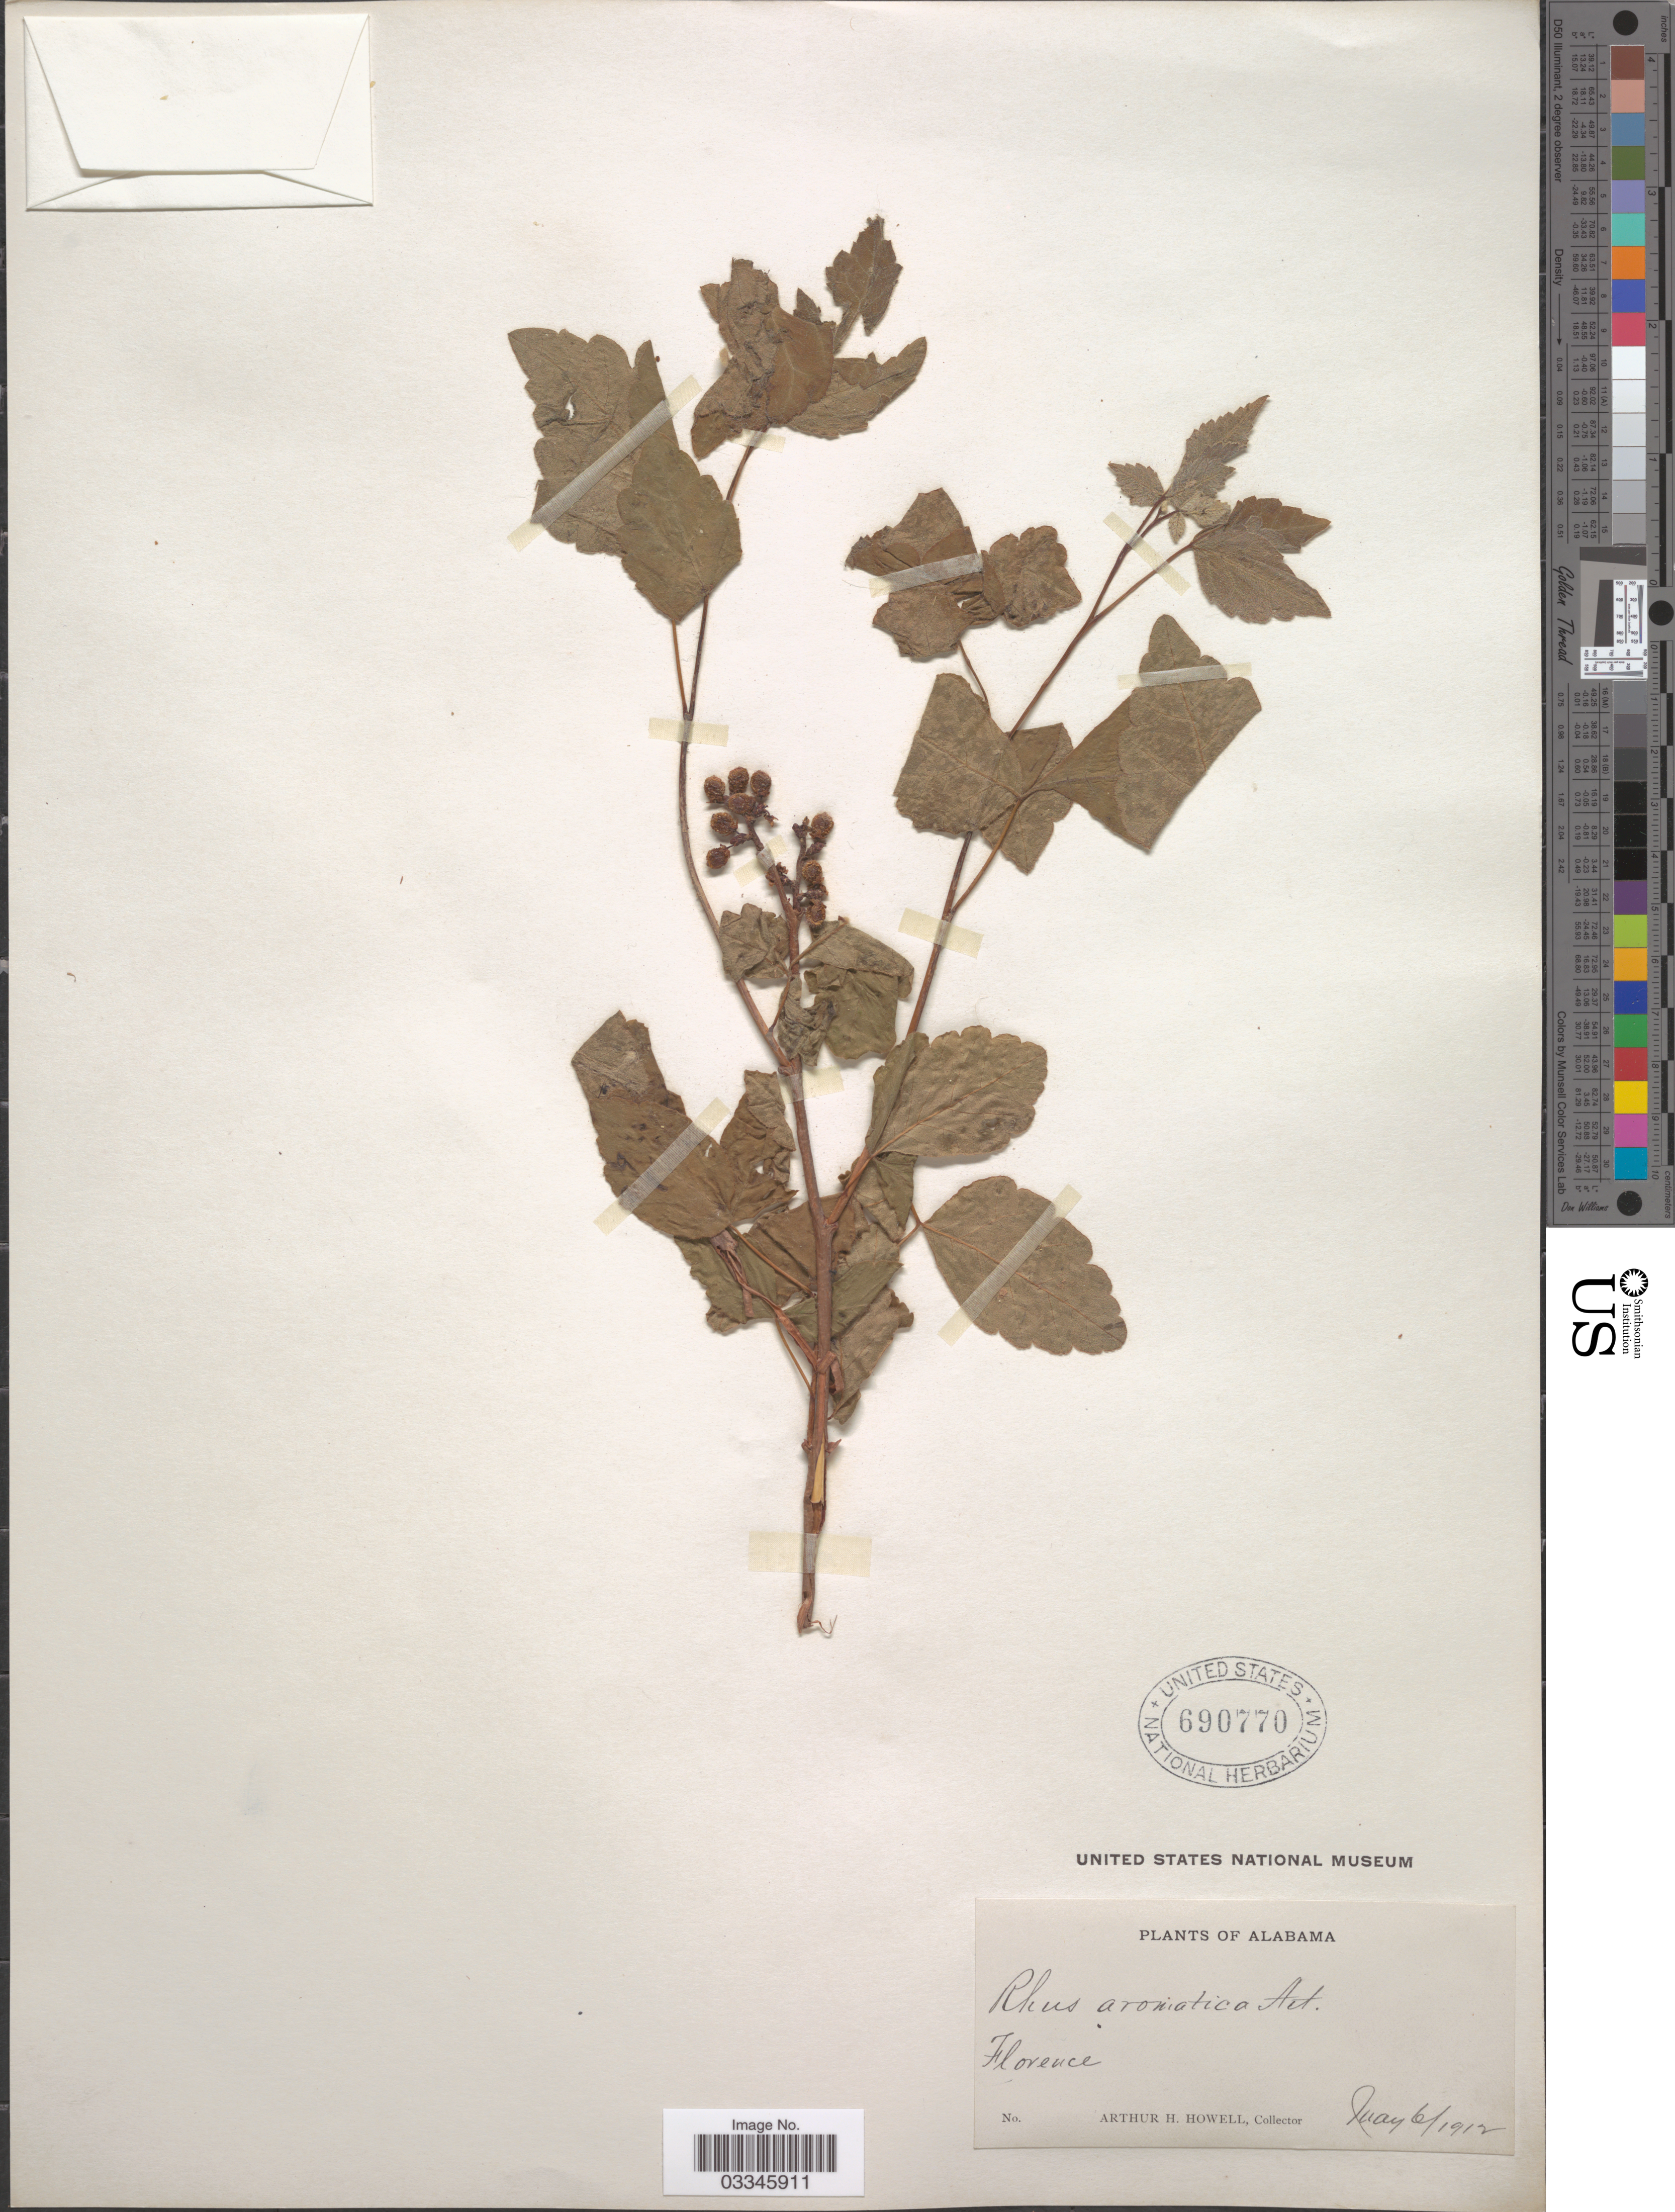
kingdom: Plantae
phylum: Tracheophyta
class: Magnoliopsida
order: Sapindales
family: Anacardiaceae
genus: Rhus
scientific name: Rhus crenata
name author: Thunb.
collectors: A. H. Howell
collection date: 1912-05-06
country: United States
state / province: Alabama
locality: Florence.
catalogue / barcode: US 690770